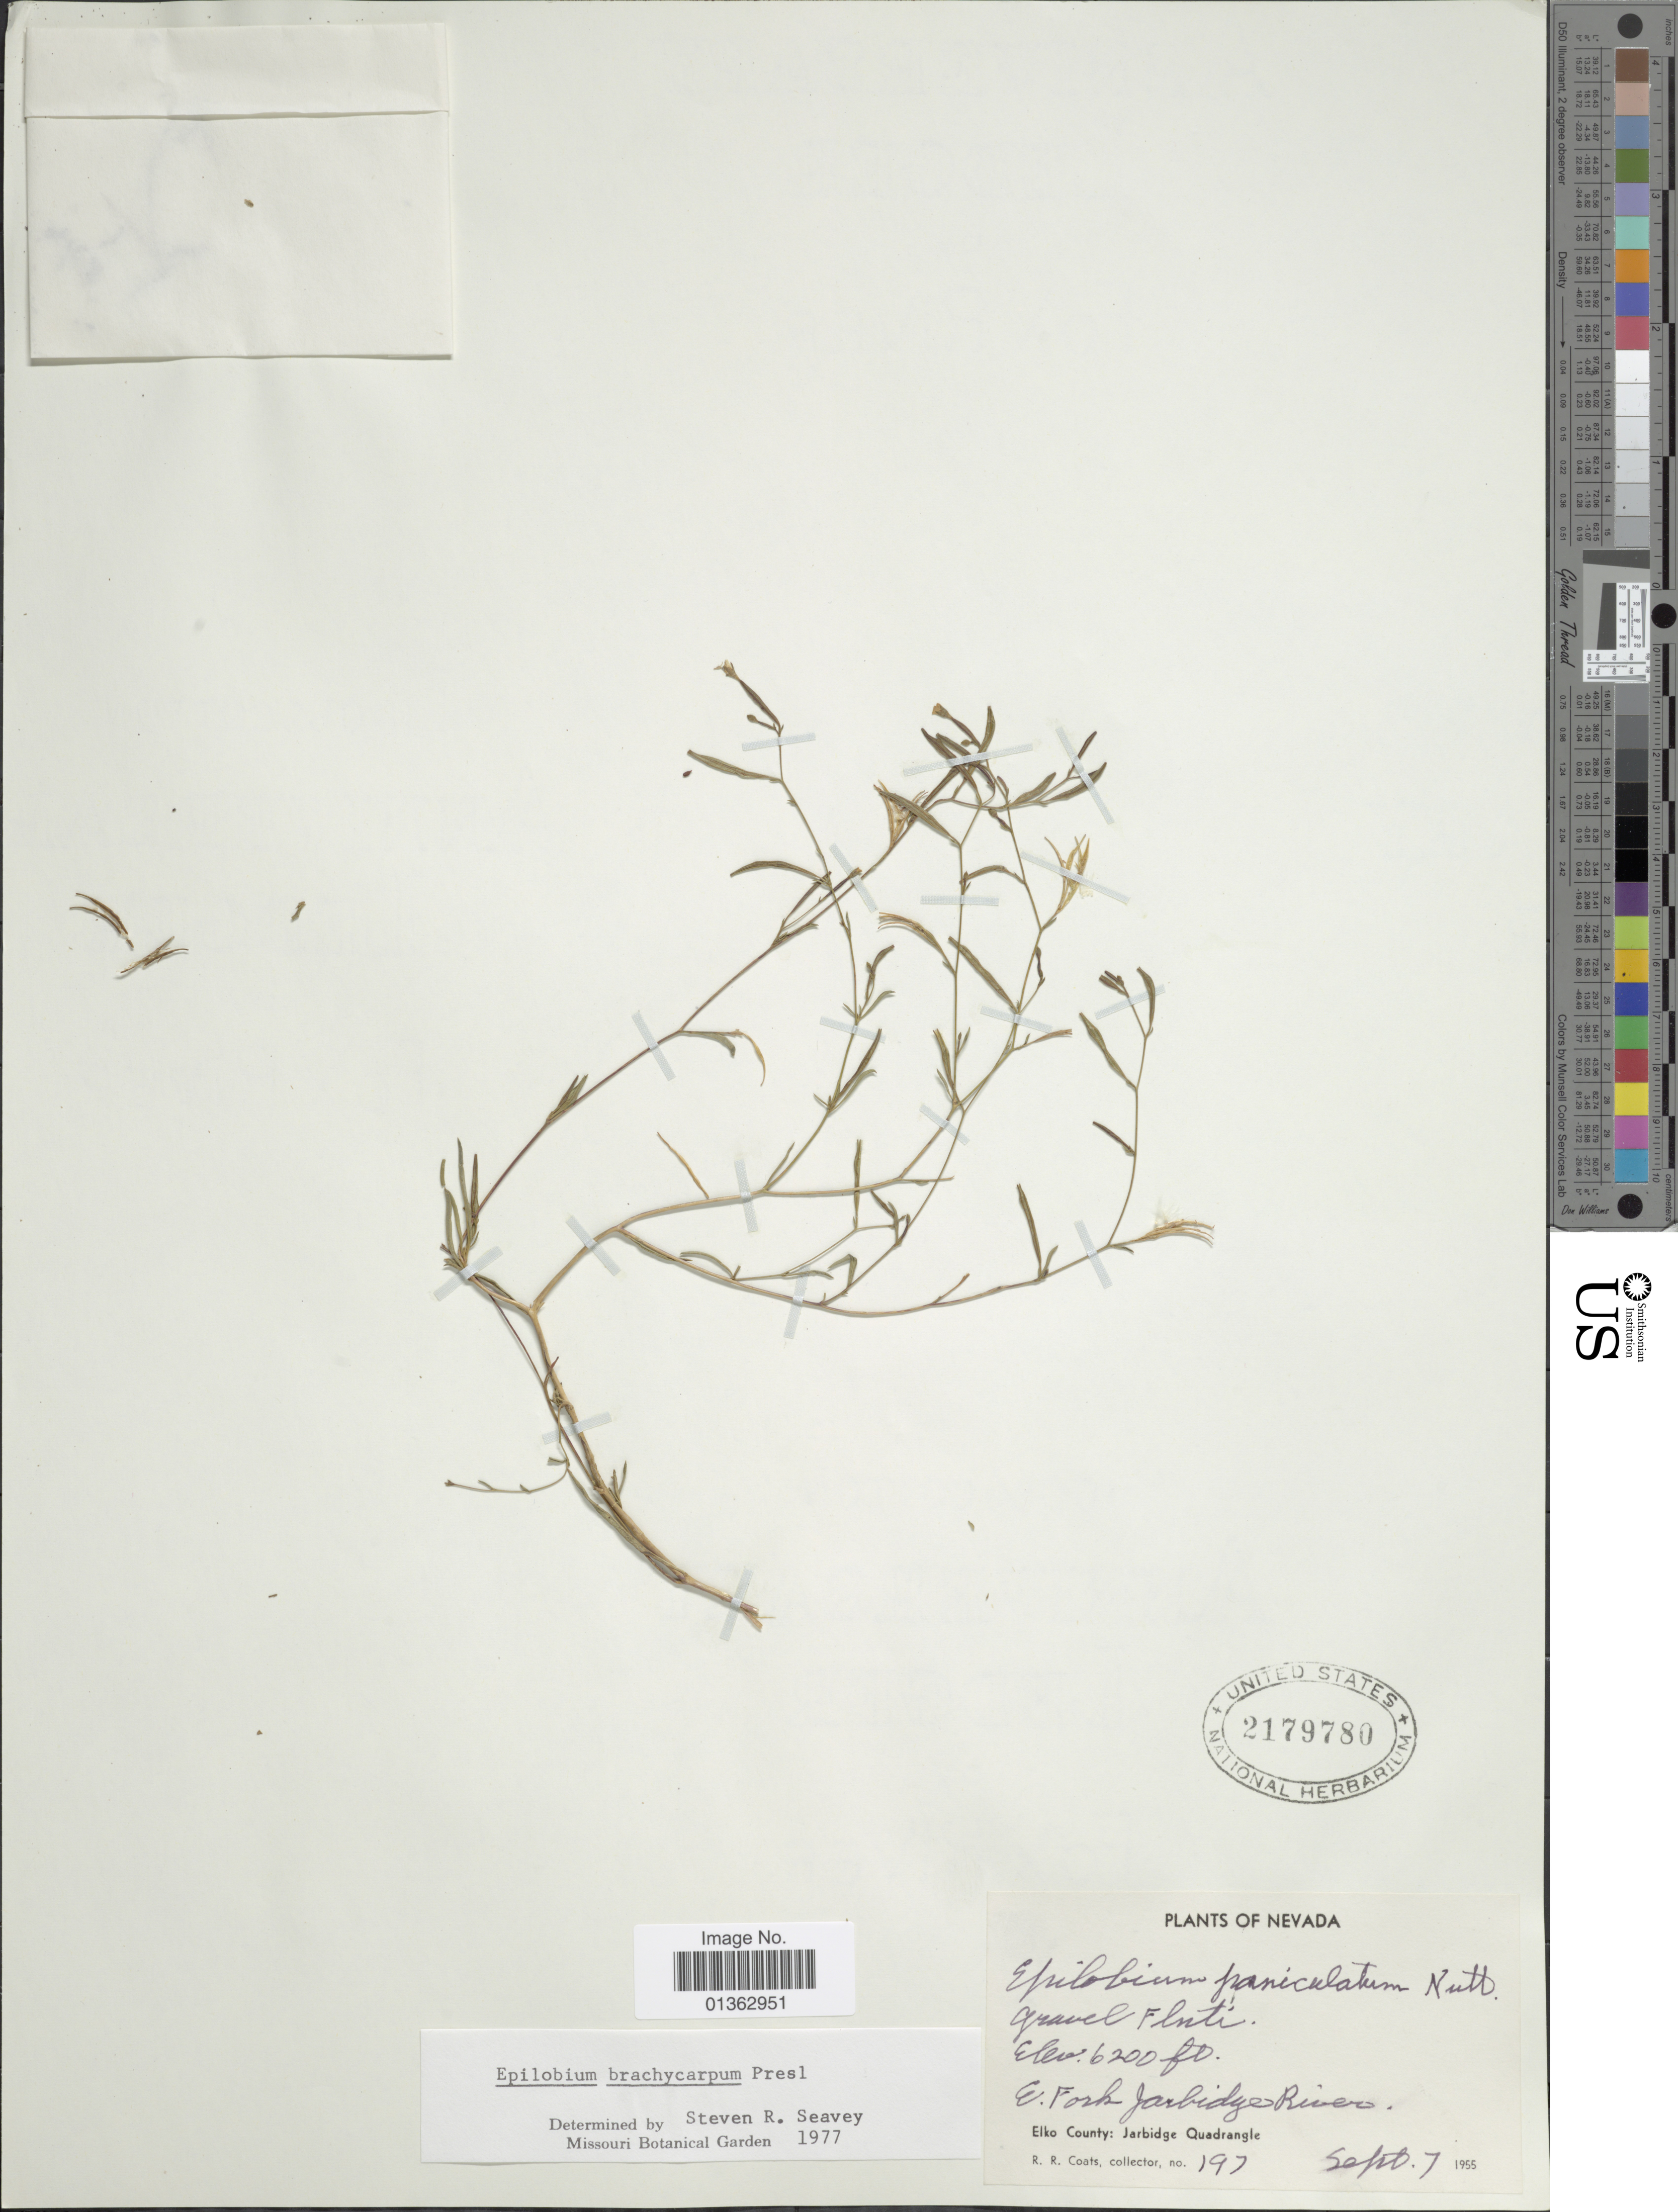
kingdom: Plantae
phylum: Tracheophyta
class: Magnoliopsida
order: Myrtales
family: Onagraceae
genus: Epilobium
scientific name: Epilobium brachycarpum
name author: C. Presl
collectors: R. Coats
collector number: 197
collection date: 1955-09-07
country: United States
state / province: Nevada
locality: E. Fork Jarbidge River.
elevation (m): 1890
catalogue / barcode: US 2179780